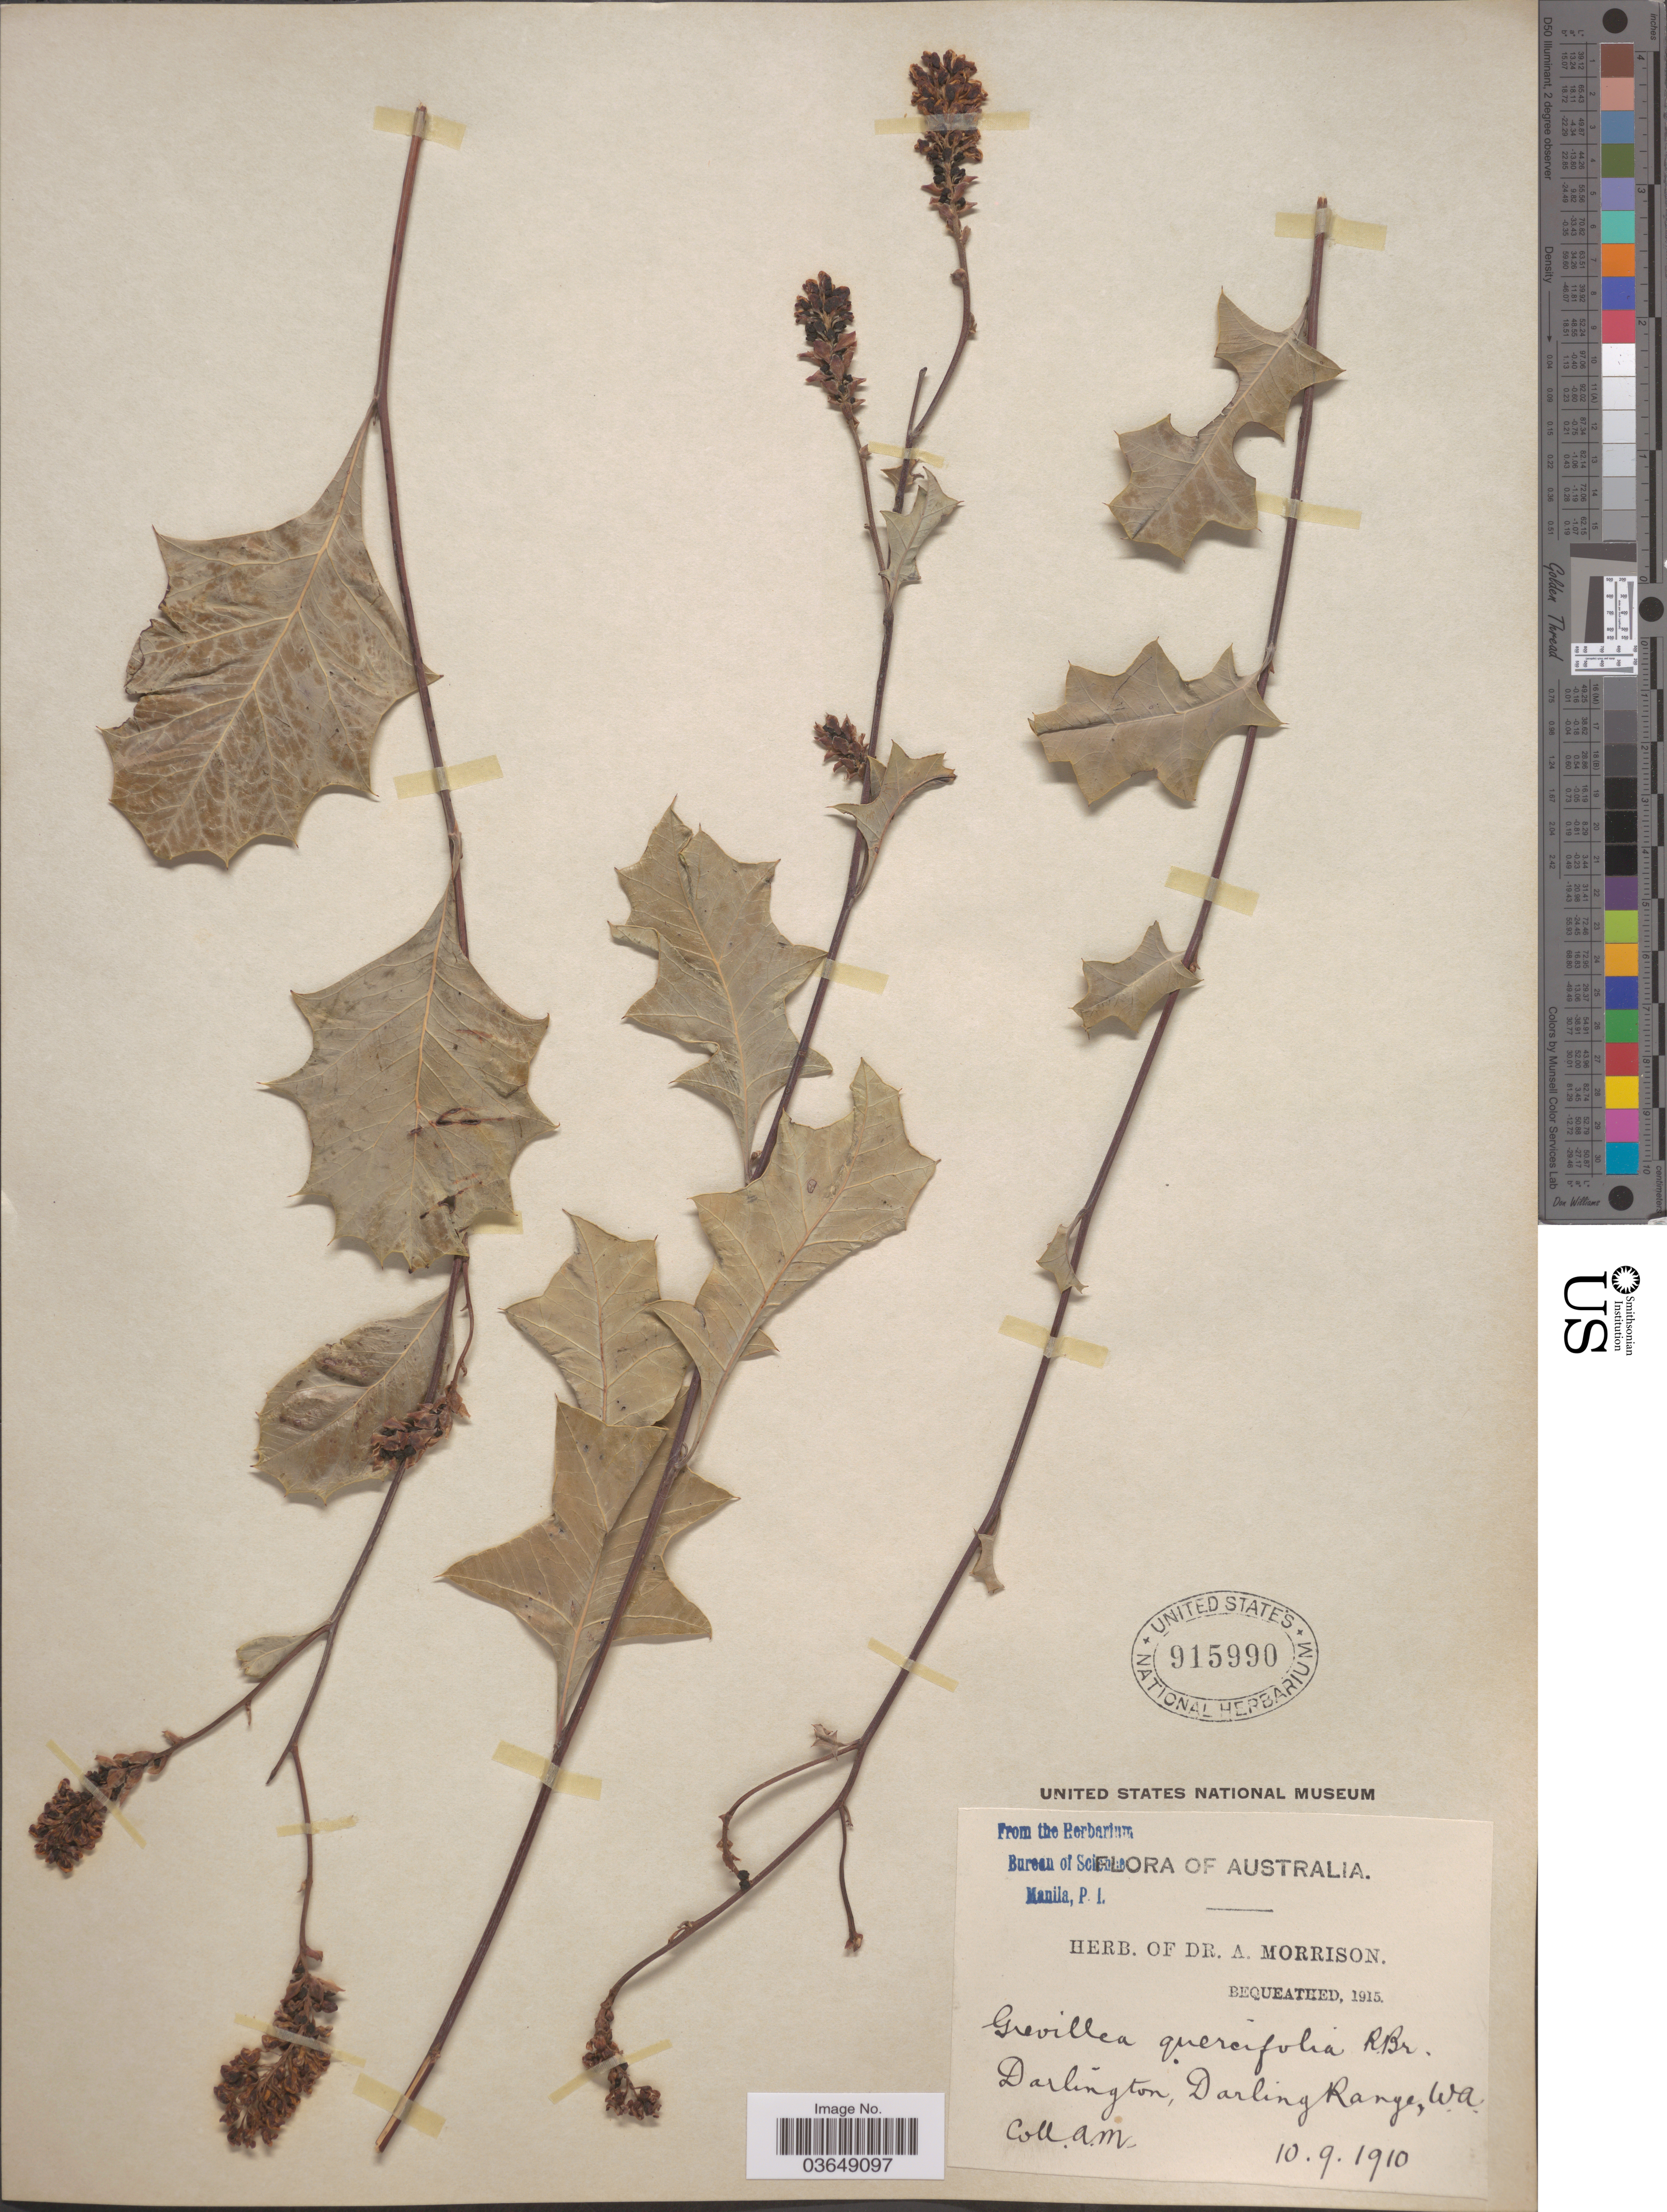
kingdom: Plantae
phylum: Tracheophyta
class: Magnoliopsida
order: Proteales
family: Proteaceae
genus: Grevillea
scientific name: Grevillea quercifolia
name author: R. Br.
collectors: A. Morrison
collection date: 1910-09-10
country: Australia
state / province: Western Australia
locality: Darlington, Darling Range.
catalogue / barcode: US 915990